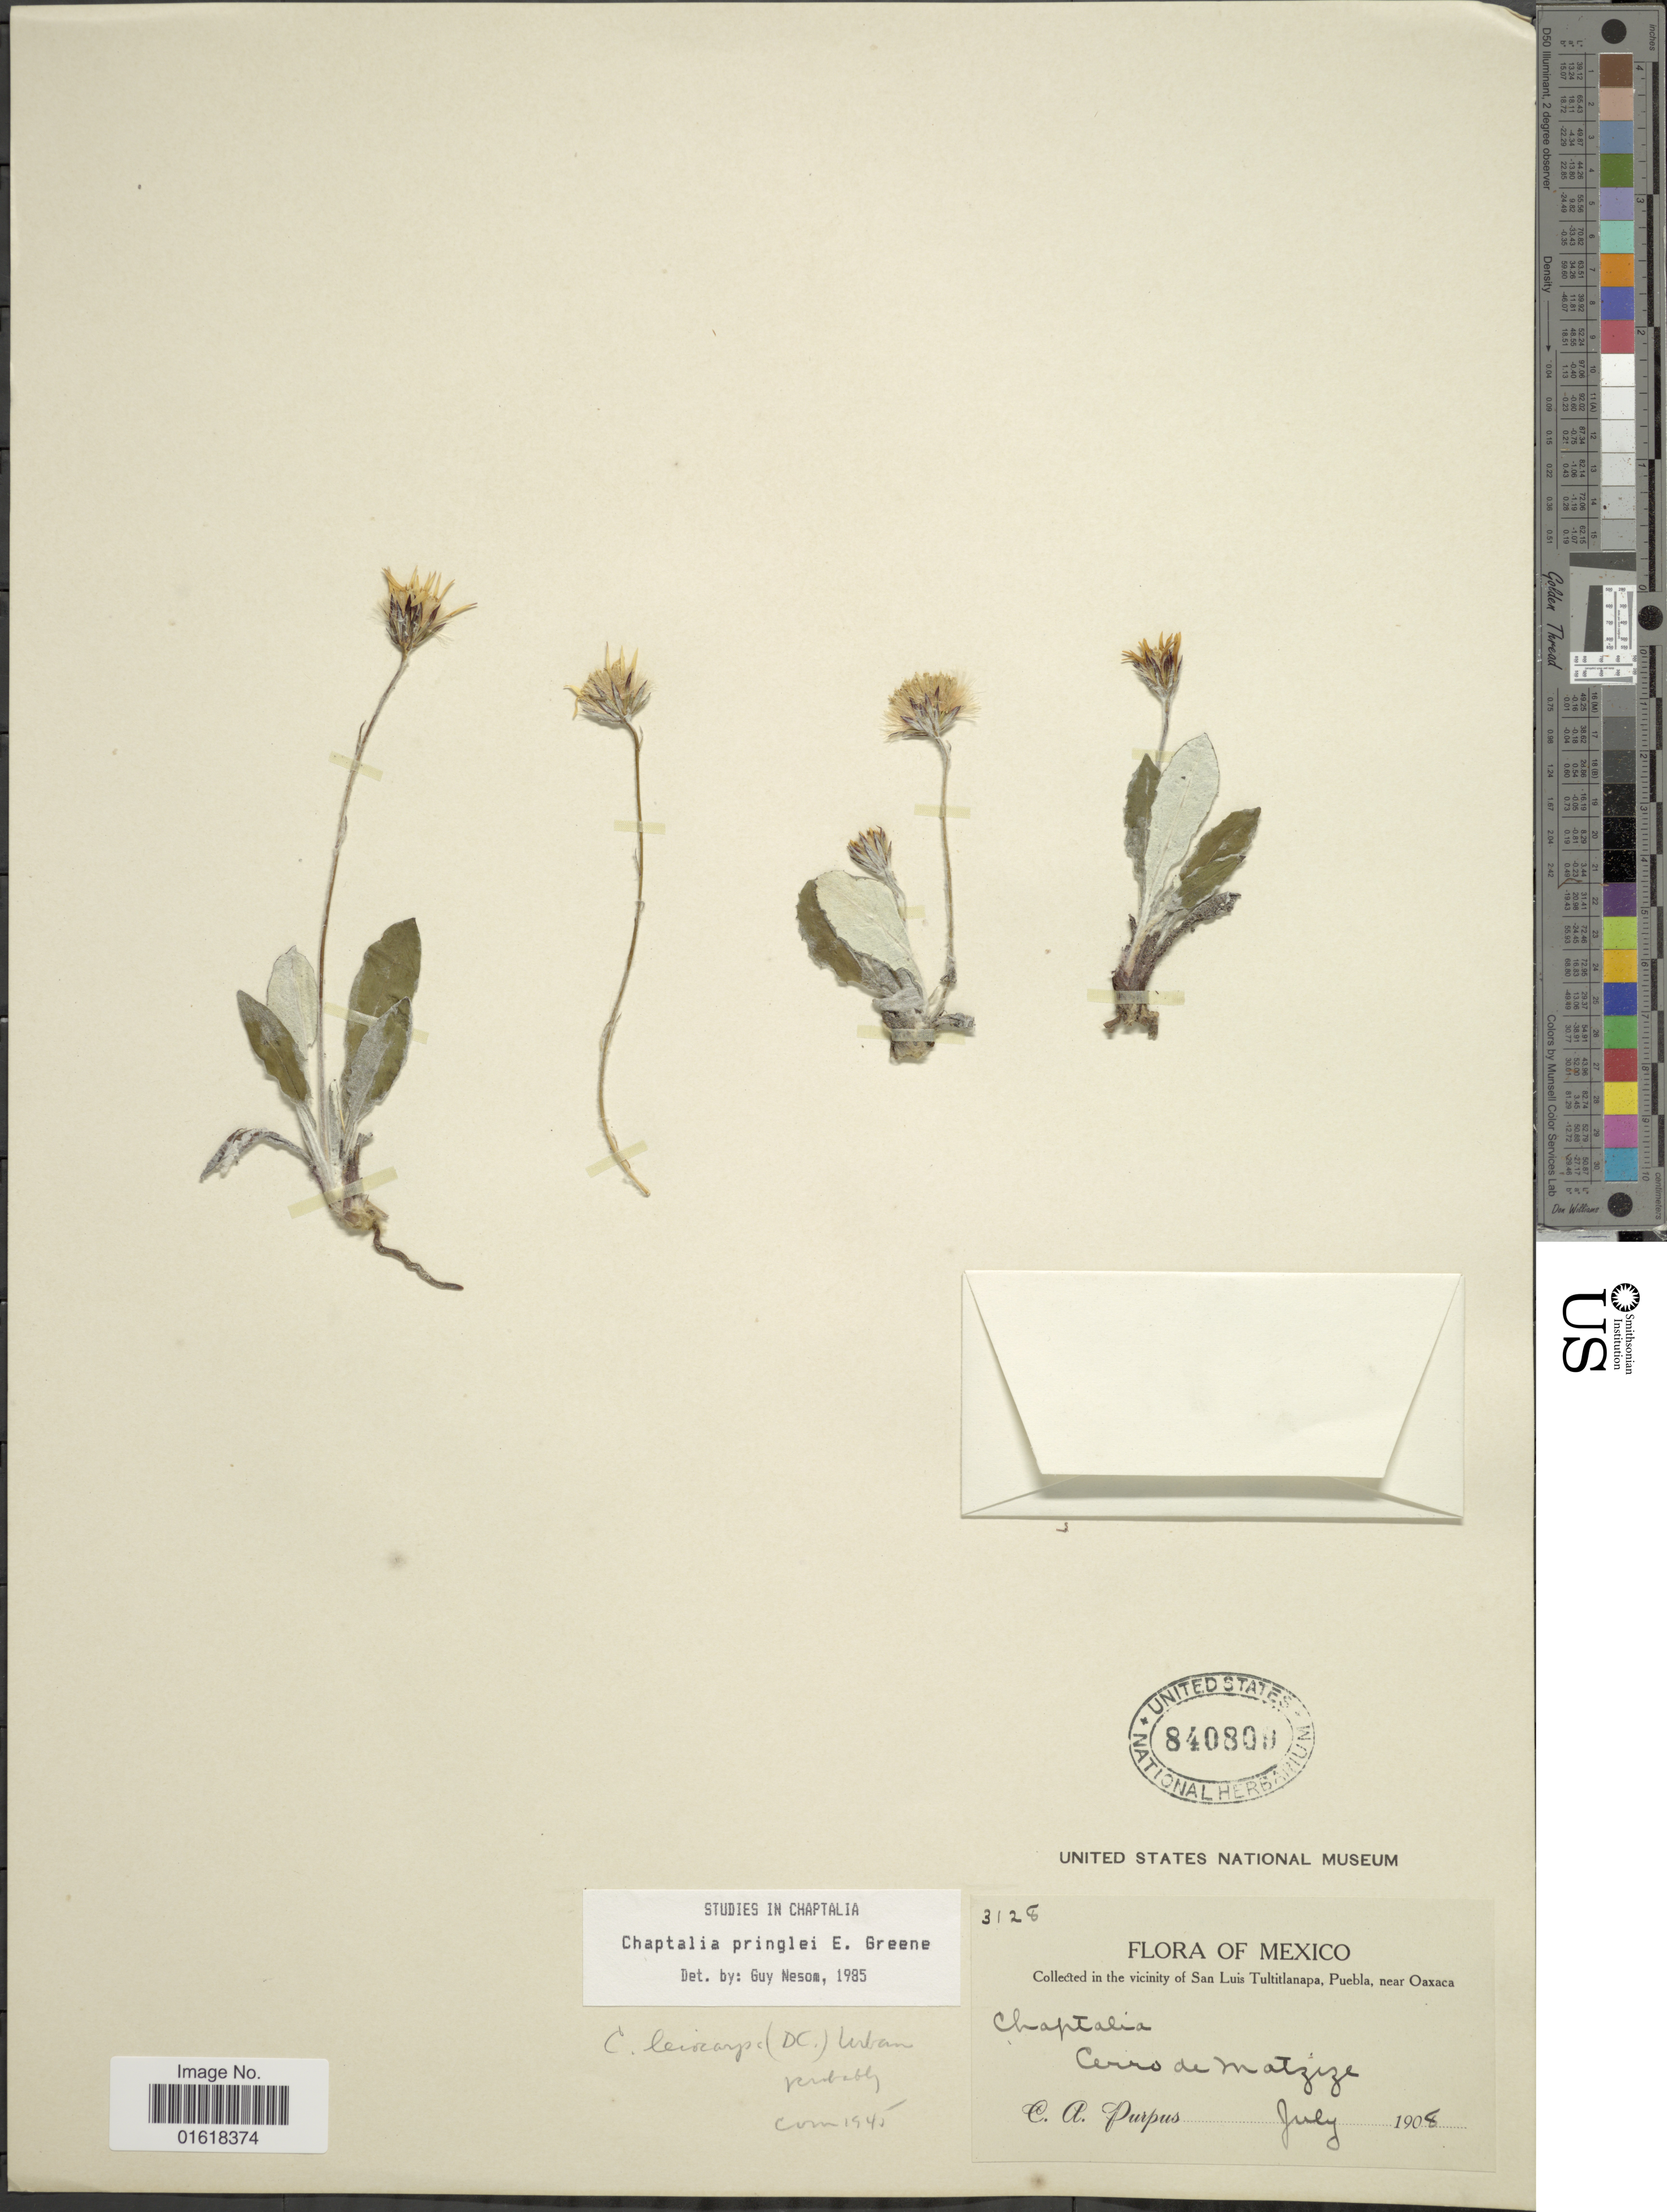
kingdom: Plantae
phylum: Tracheophyta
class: Magnoliopsida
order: Asterales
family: Asteraceae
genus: Chaptalia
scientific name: Chaptalia pringlei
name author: Greene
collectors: C. A. Purpus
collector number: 3128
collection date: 1908-07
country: Mexico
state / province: Oaxaca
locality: Vicinity of San Luis Tultitlanapa, Puebla, near Oaxaca. Cerro de Matzize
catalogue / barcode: US 840809